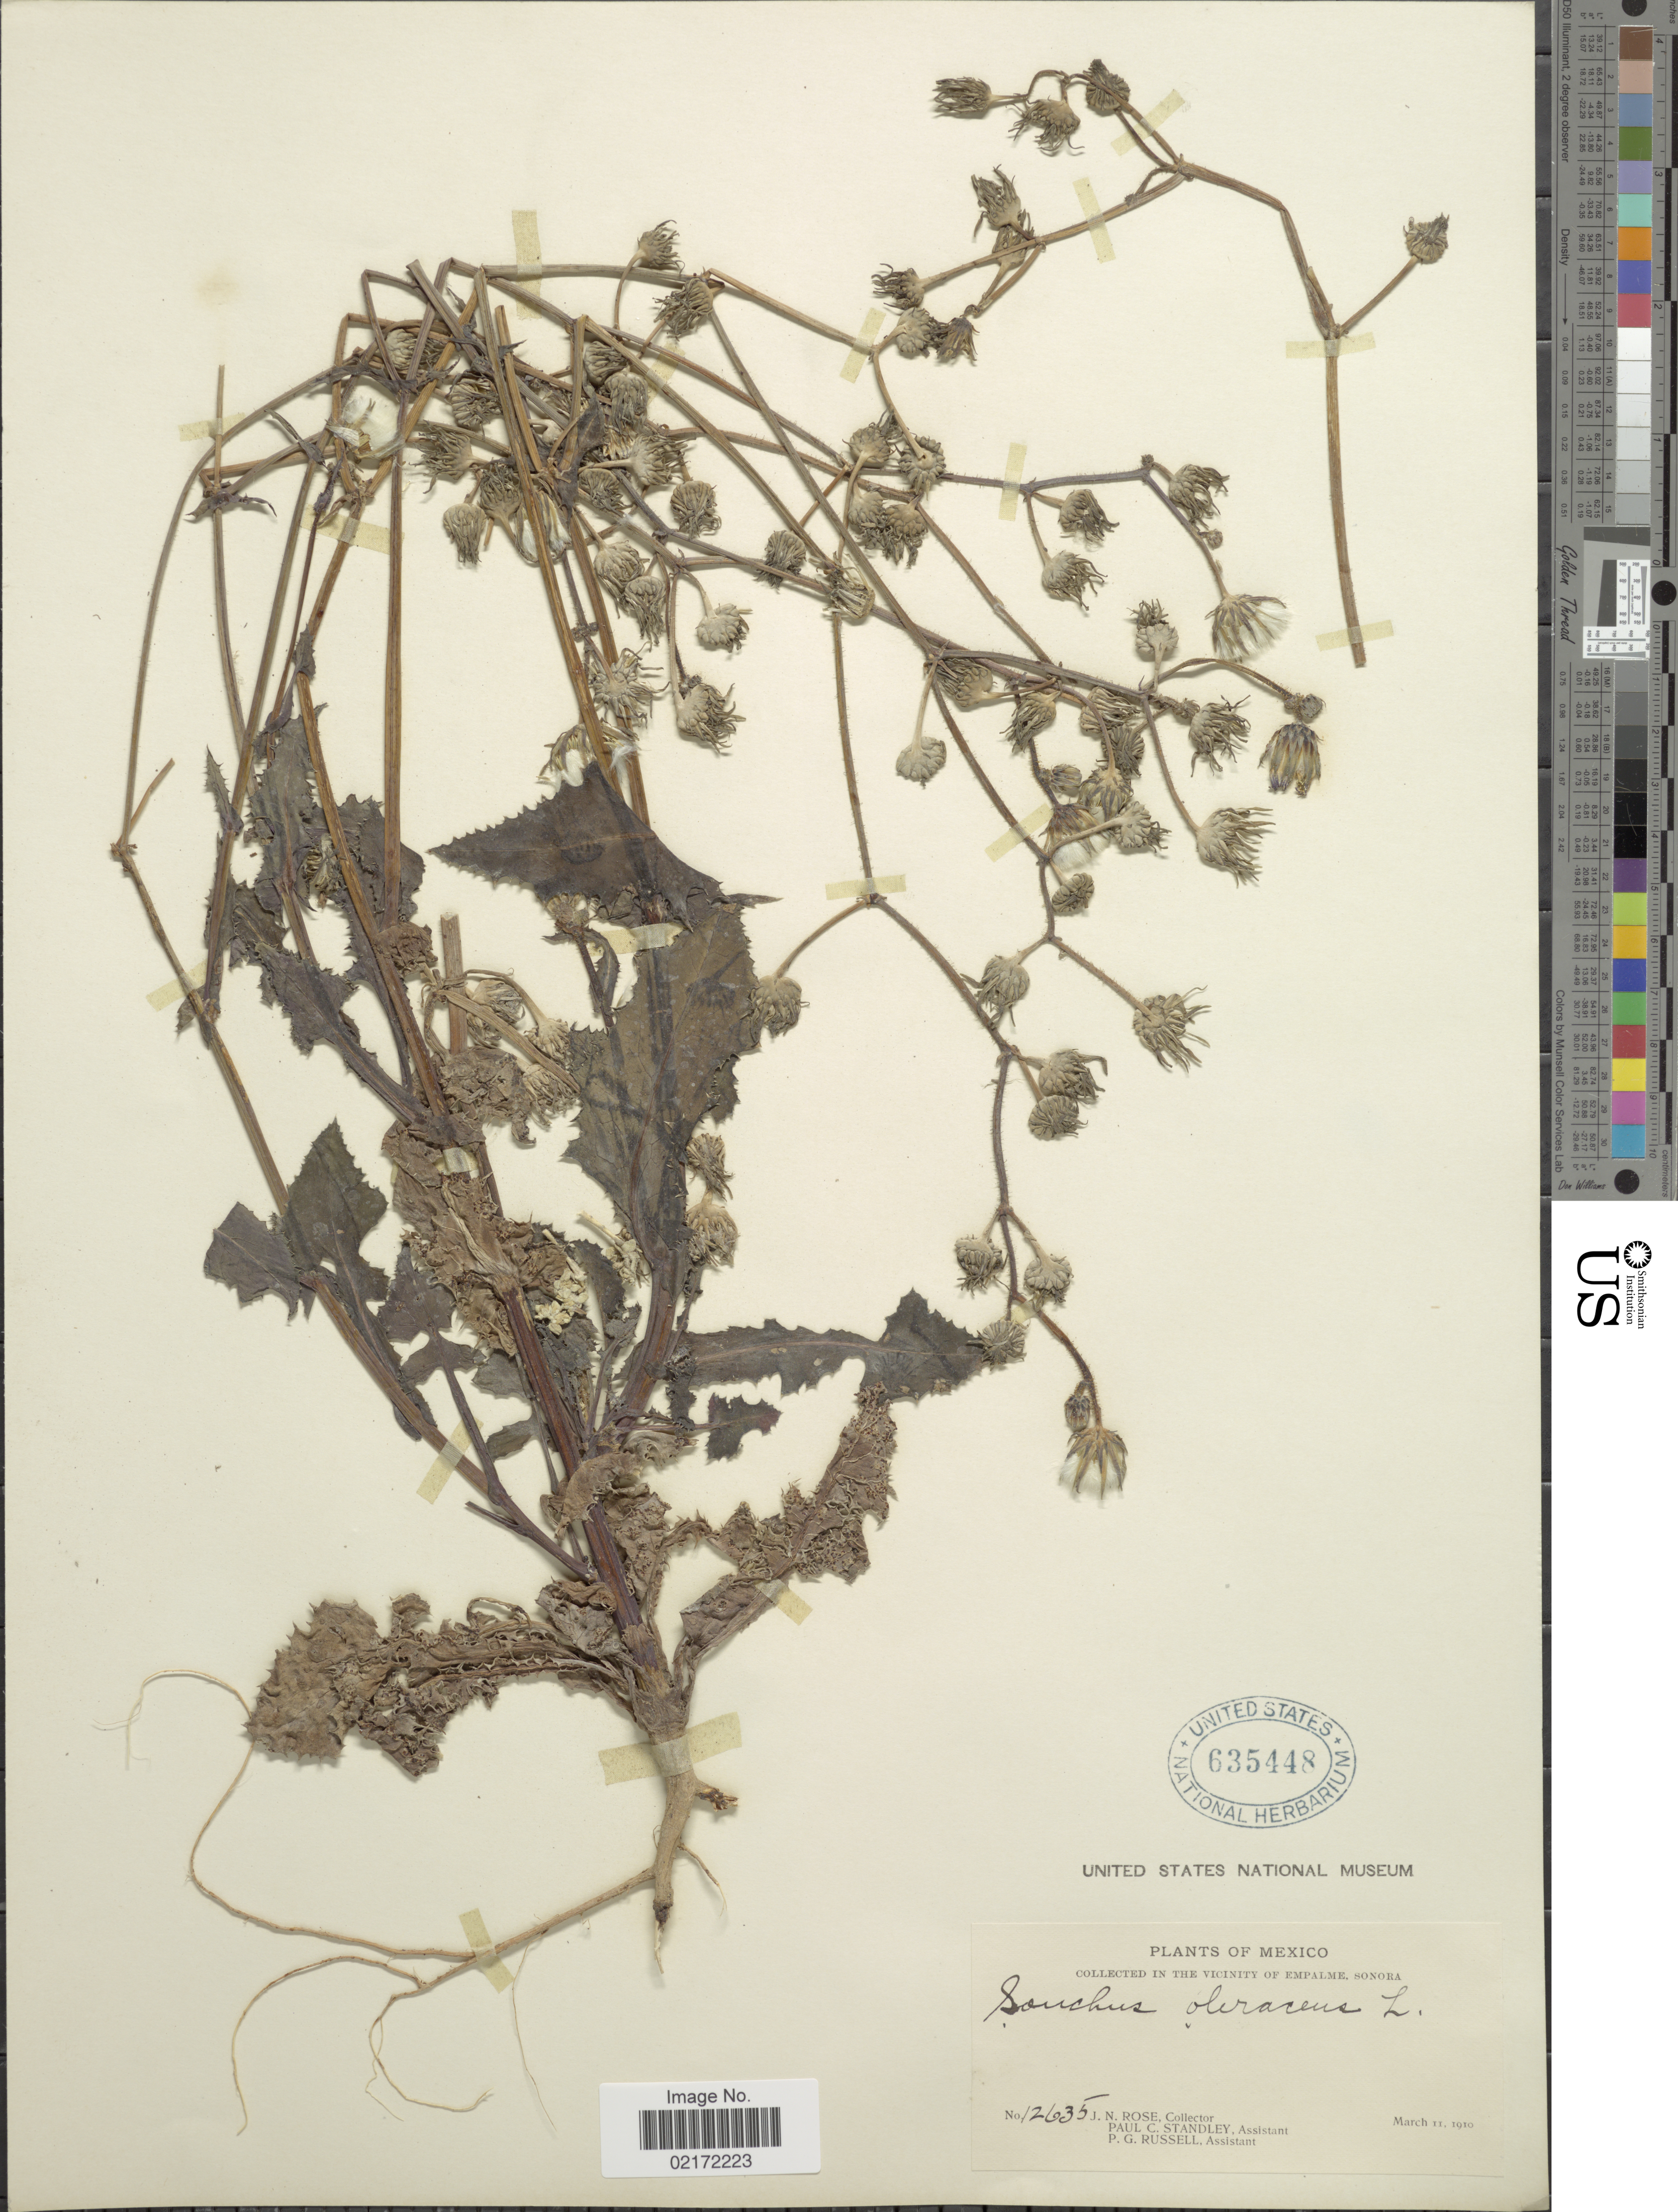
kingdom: Plantae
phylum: Tracheophyta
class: Magnoliopsida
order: Asterales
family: Asteraceae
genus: Sonchus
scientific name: Sonchus oleraceus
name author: L.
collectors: J. N. Rose, P. C. Standley & P. G. Russell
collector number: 12635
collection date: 1910-03-11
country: Mexico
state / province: Sonora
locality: In the vicinity of Empalme, Sonora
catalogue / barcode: US 635448